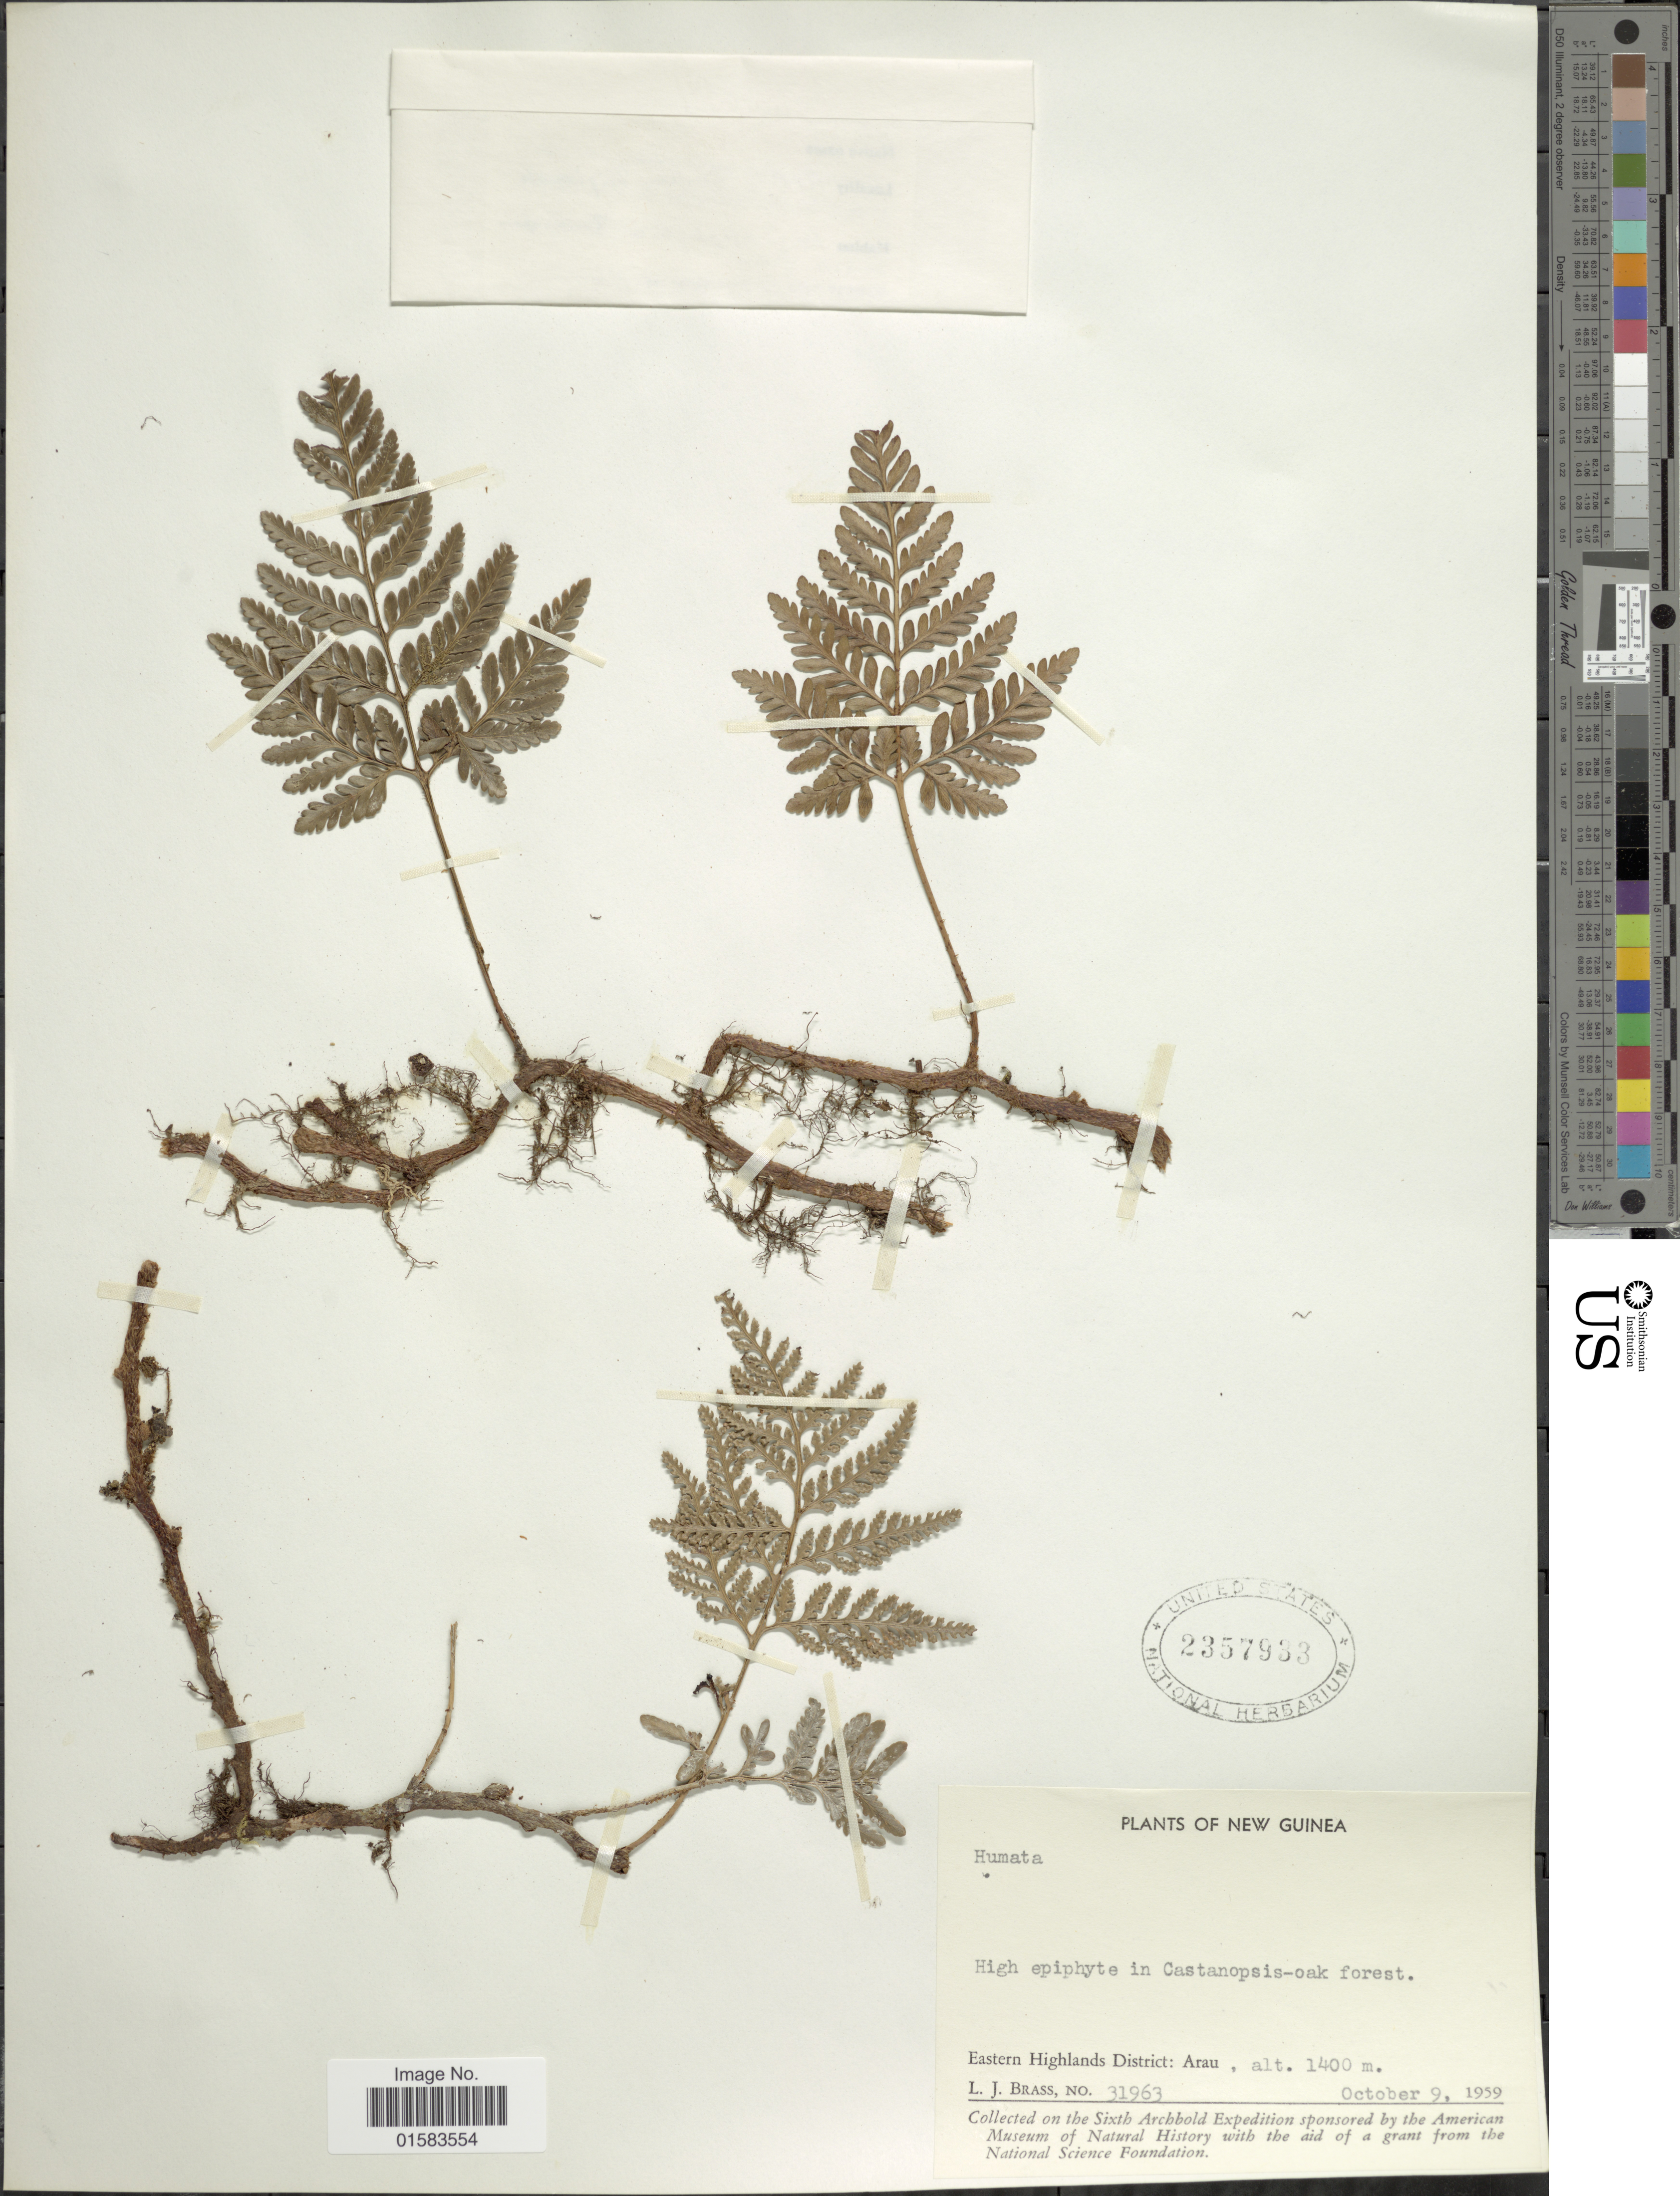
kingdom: Plantae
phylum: Tracheophyta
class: Polypodiopsida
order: Polypodiales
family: Davalliaceae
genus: Davallia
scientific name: Davallia sp.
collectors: L. J. Brass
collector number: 31963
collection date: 1959-10-09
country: Papua New Guinea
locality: New Guinea, Eastern Highlands District: Arau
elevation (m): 1400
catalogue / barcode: US 2357933